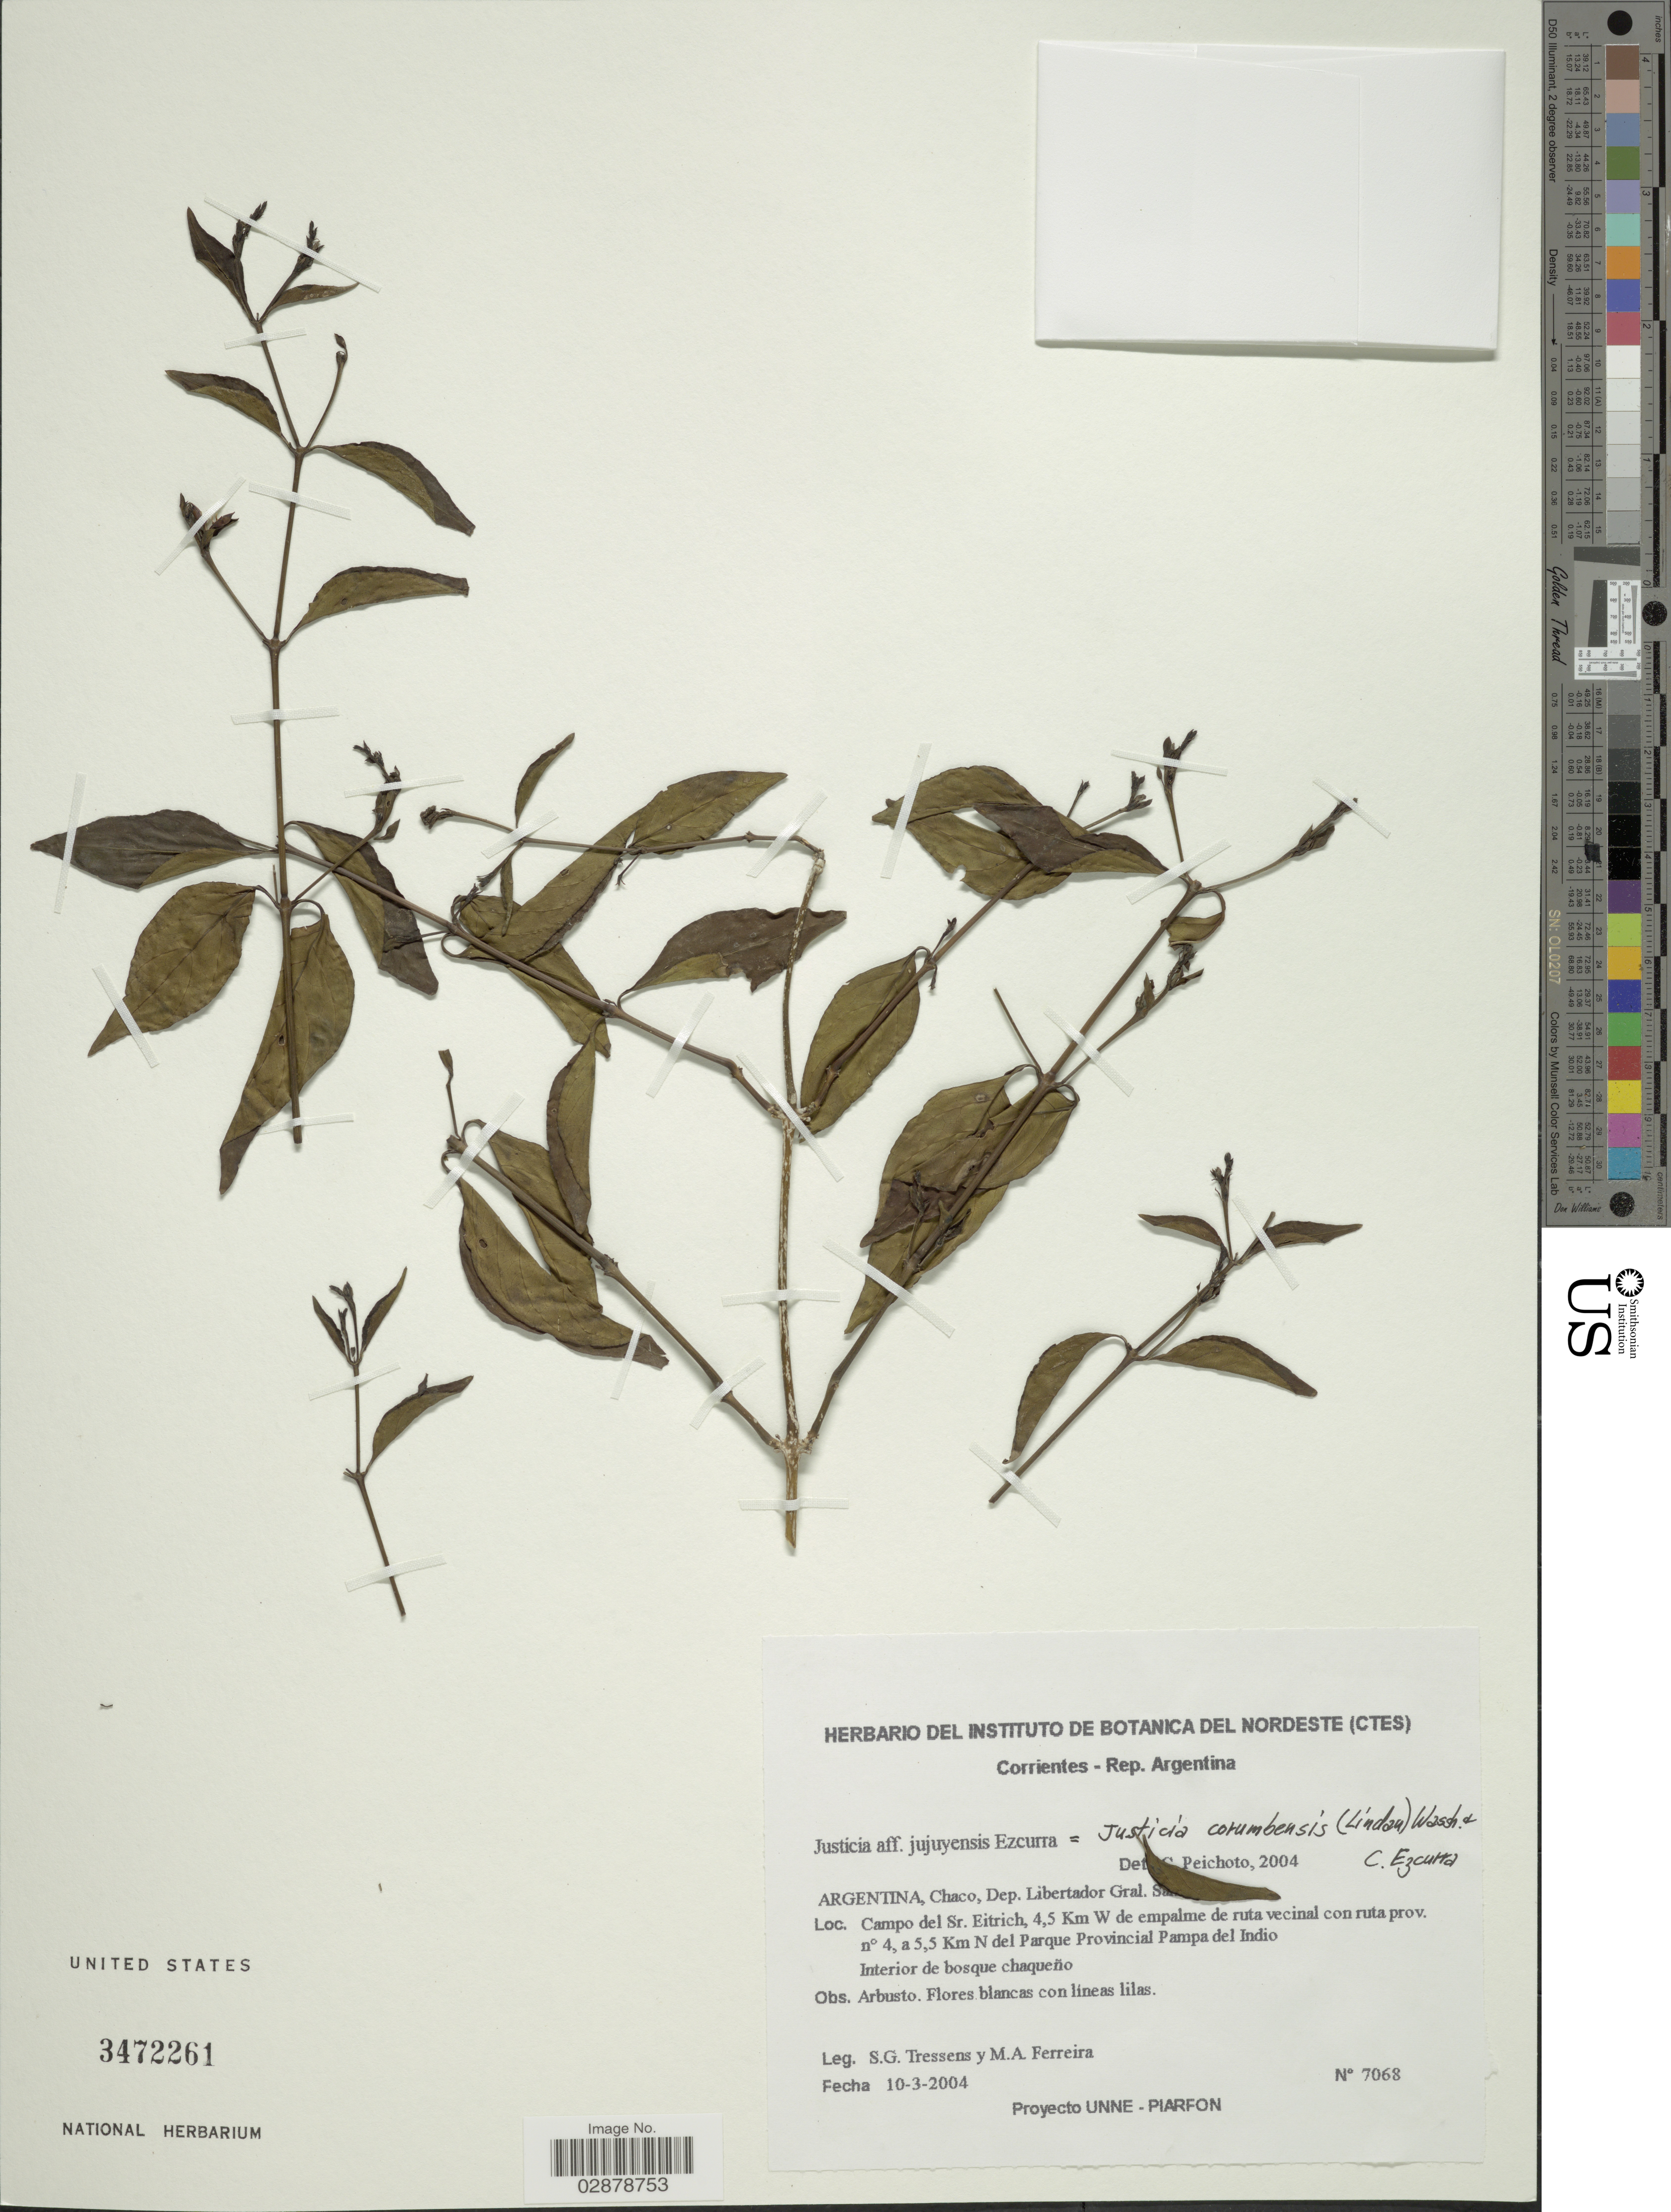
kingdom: Plantae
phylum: Tracheophyta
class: Magnoliopsida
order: Lamiales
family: Acanthaceae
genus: Justicia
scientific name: Justicia corumbensis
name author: (Lindau) Wassh. & C. Ezcurra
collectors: S. Tressens & M. Ferreira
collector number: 7068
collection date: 2004-03-10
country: Argentina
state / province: Chaco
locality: Dep. Libertador Gral. S [illegible text]. Campo del Sr. Eitrich, 4.5 Km W de empalme de ruta vecinal con ruta prov. no 4, a 5.5 Km N del Paruqe Provincial Pampa del Indio.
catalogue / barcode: US 3472261